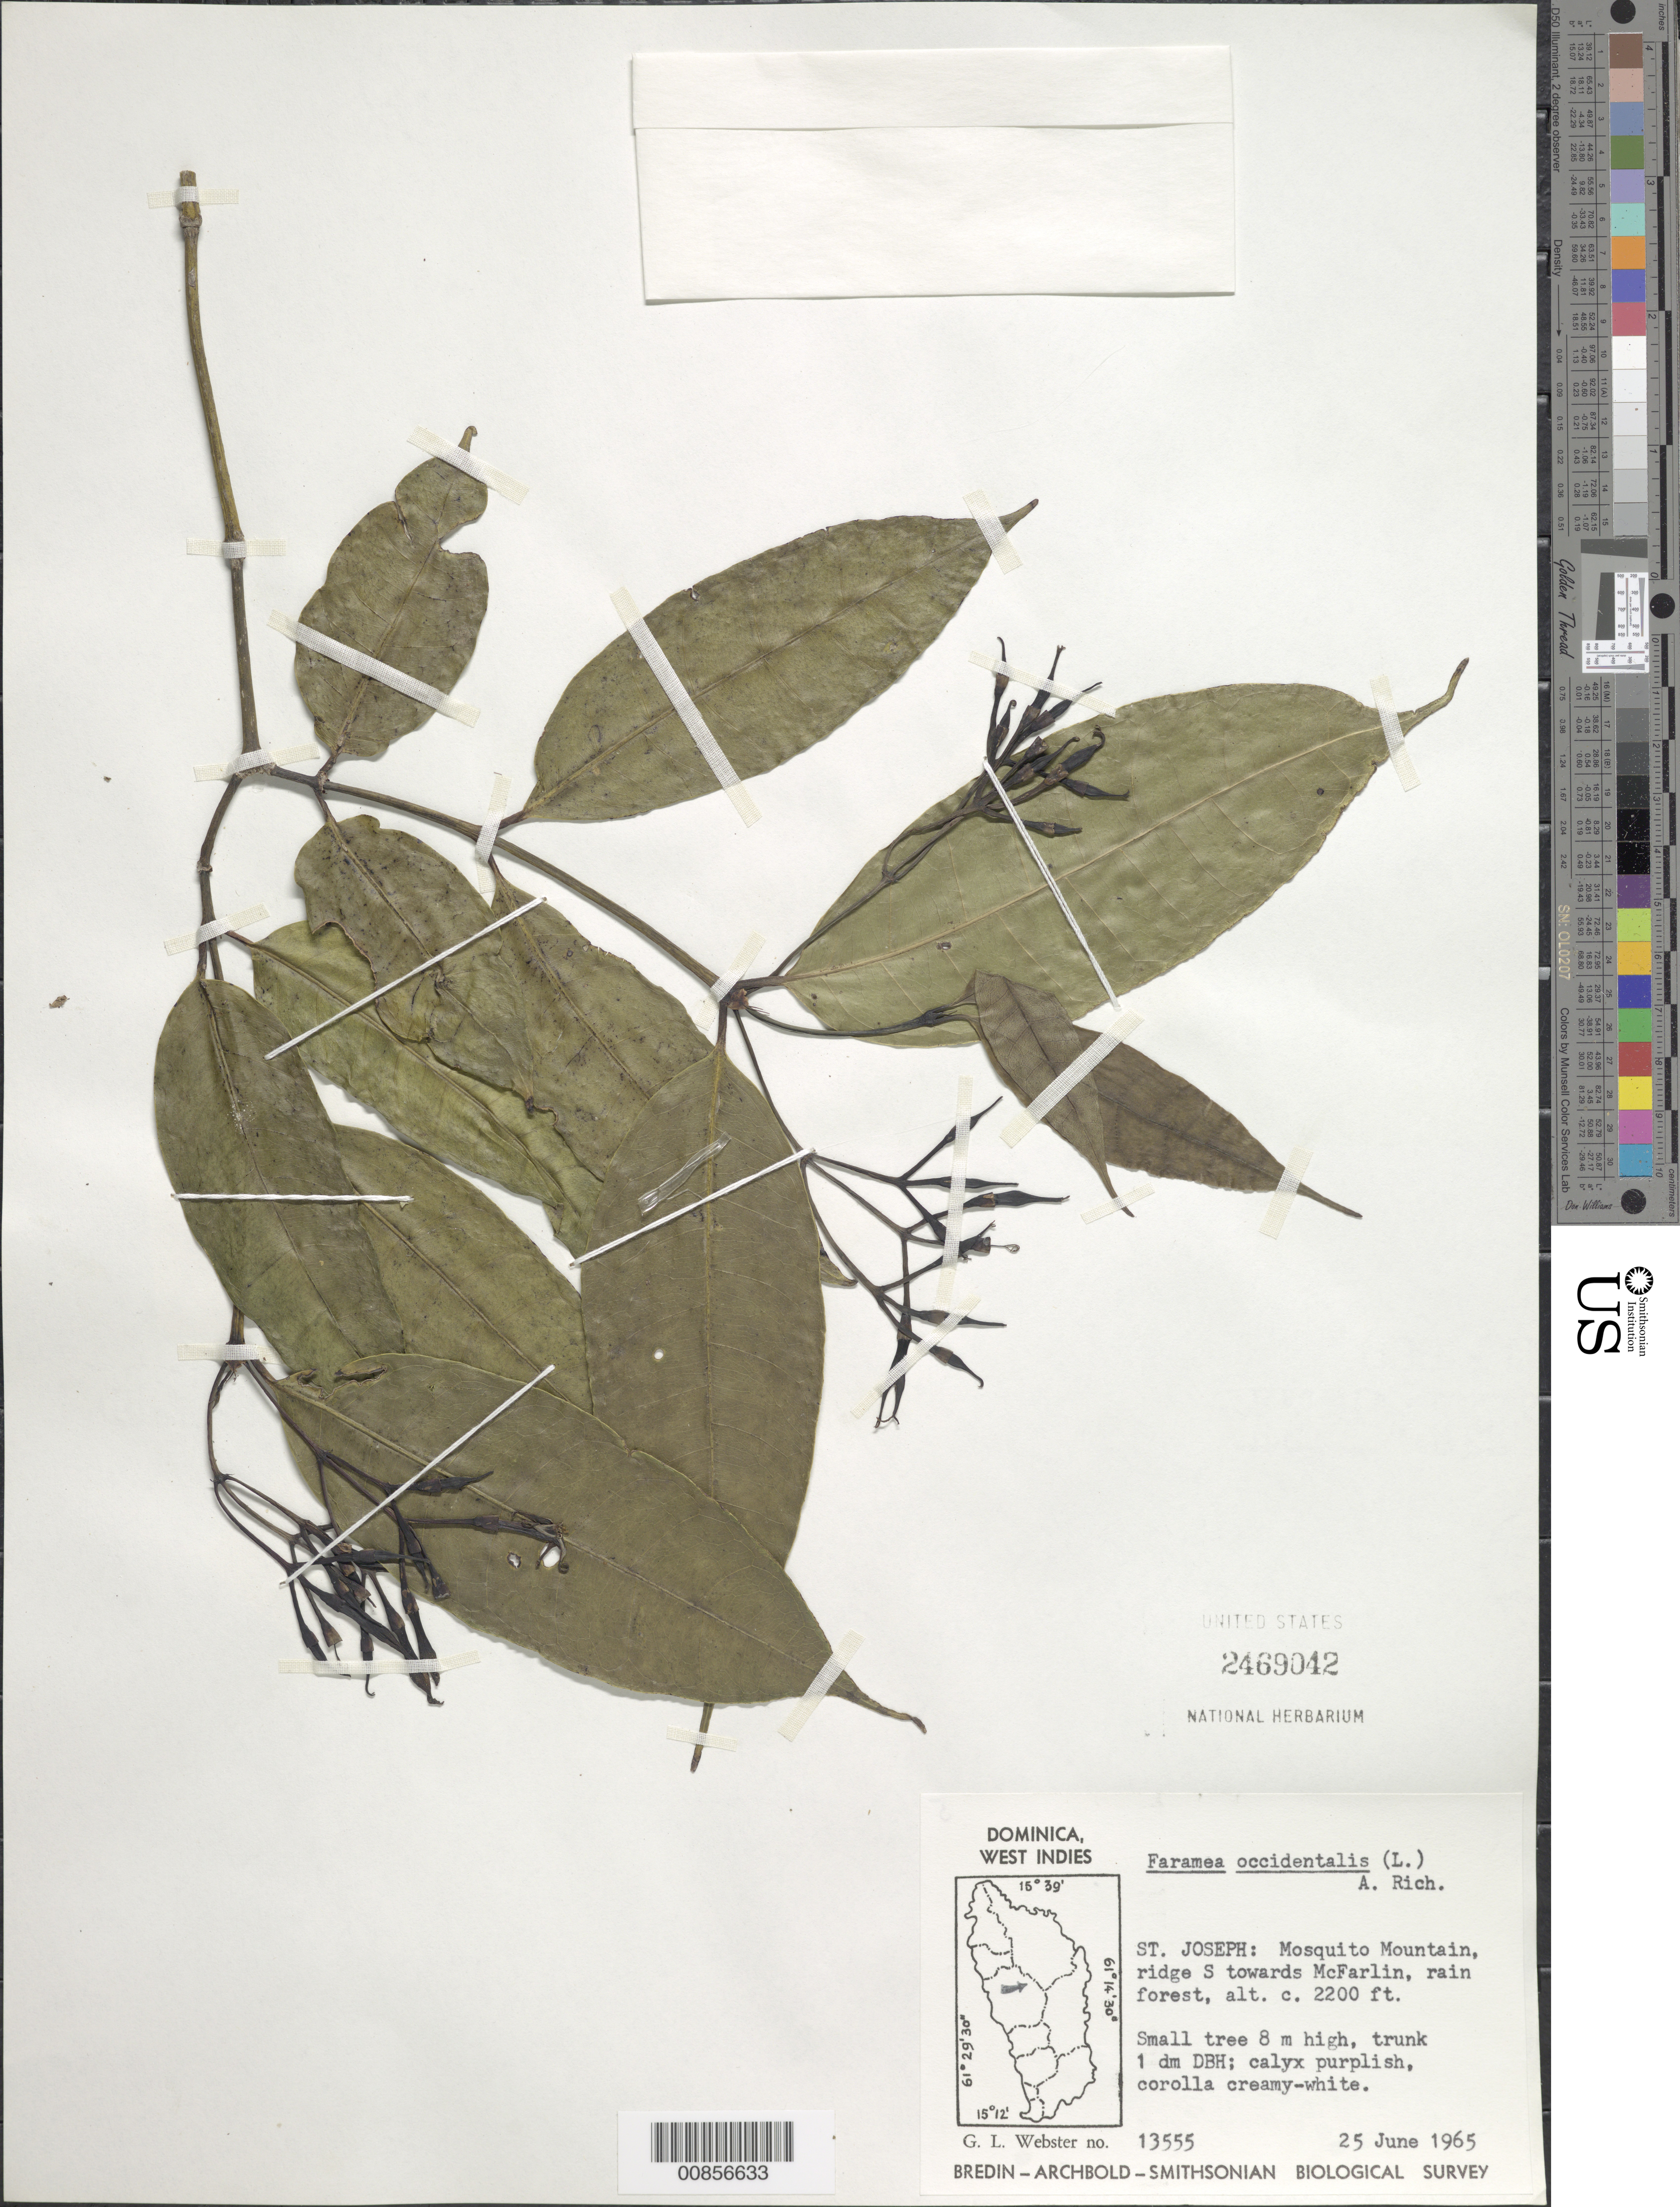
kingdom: Plantae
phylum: Tracheophyta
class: Magnoliopsida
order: Gentianales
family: Rubiaceae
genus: Faramea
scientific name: Faramea occidentalis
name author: (L.) A. Rich.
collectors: G. L. Webster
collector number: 13555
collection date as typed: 25 Jun 1965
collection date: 1965-06-25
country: Dominica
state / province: St. Joseph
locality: Mosquito Mountain, ridge S towards McFarlin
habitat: Rainforest on ridge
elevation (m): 671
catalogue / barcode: US 2469042